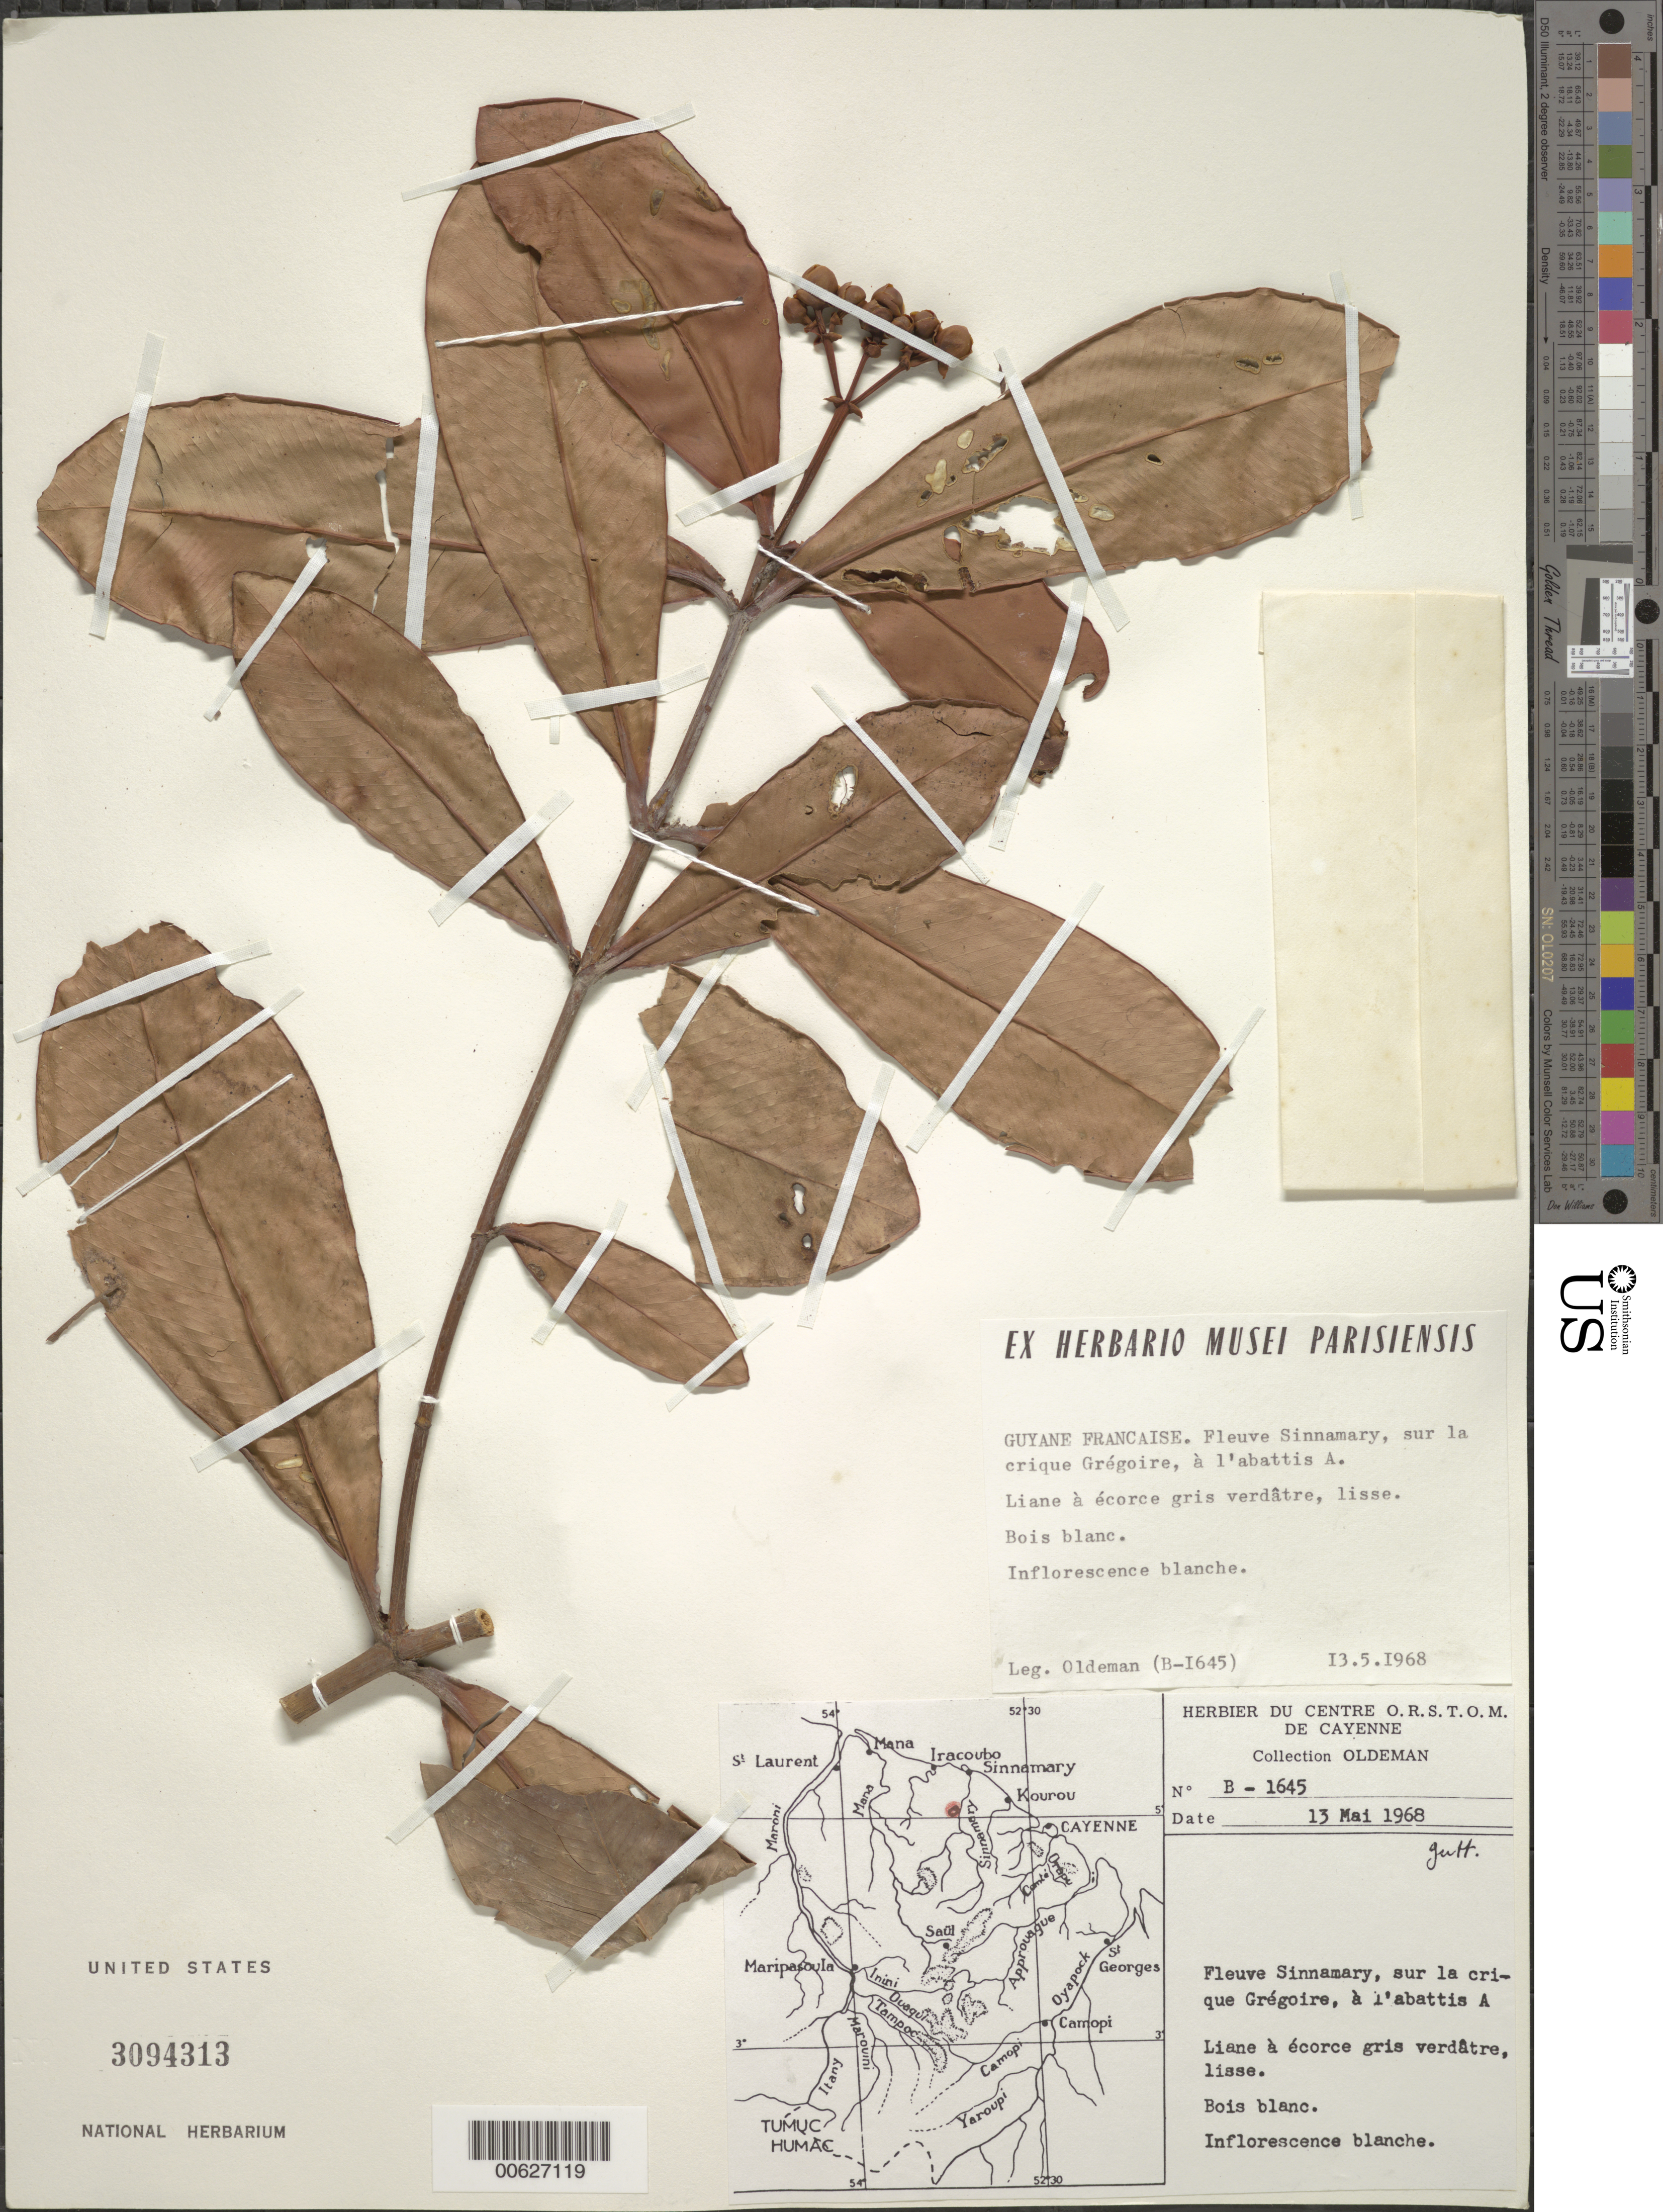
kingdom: Plantae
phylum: Tracheophyta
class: Magnoliopsida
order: Malpighiales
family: Clusiaceae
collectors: R. Oldeman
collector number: B 1645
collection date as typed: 13-May-68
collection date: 1968-05-13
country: French Guiana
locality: Crique Grégoire, Fleuve Sinnamary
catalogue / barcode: US 3094313